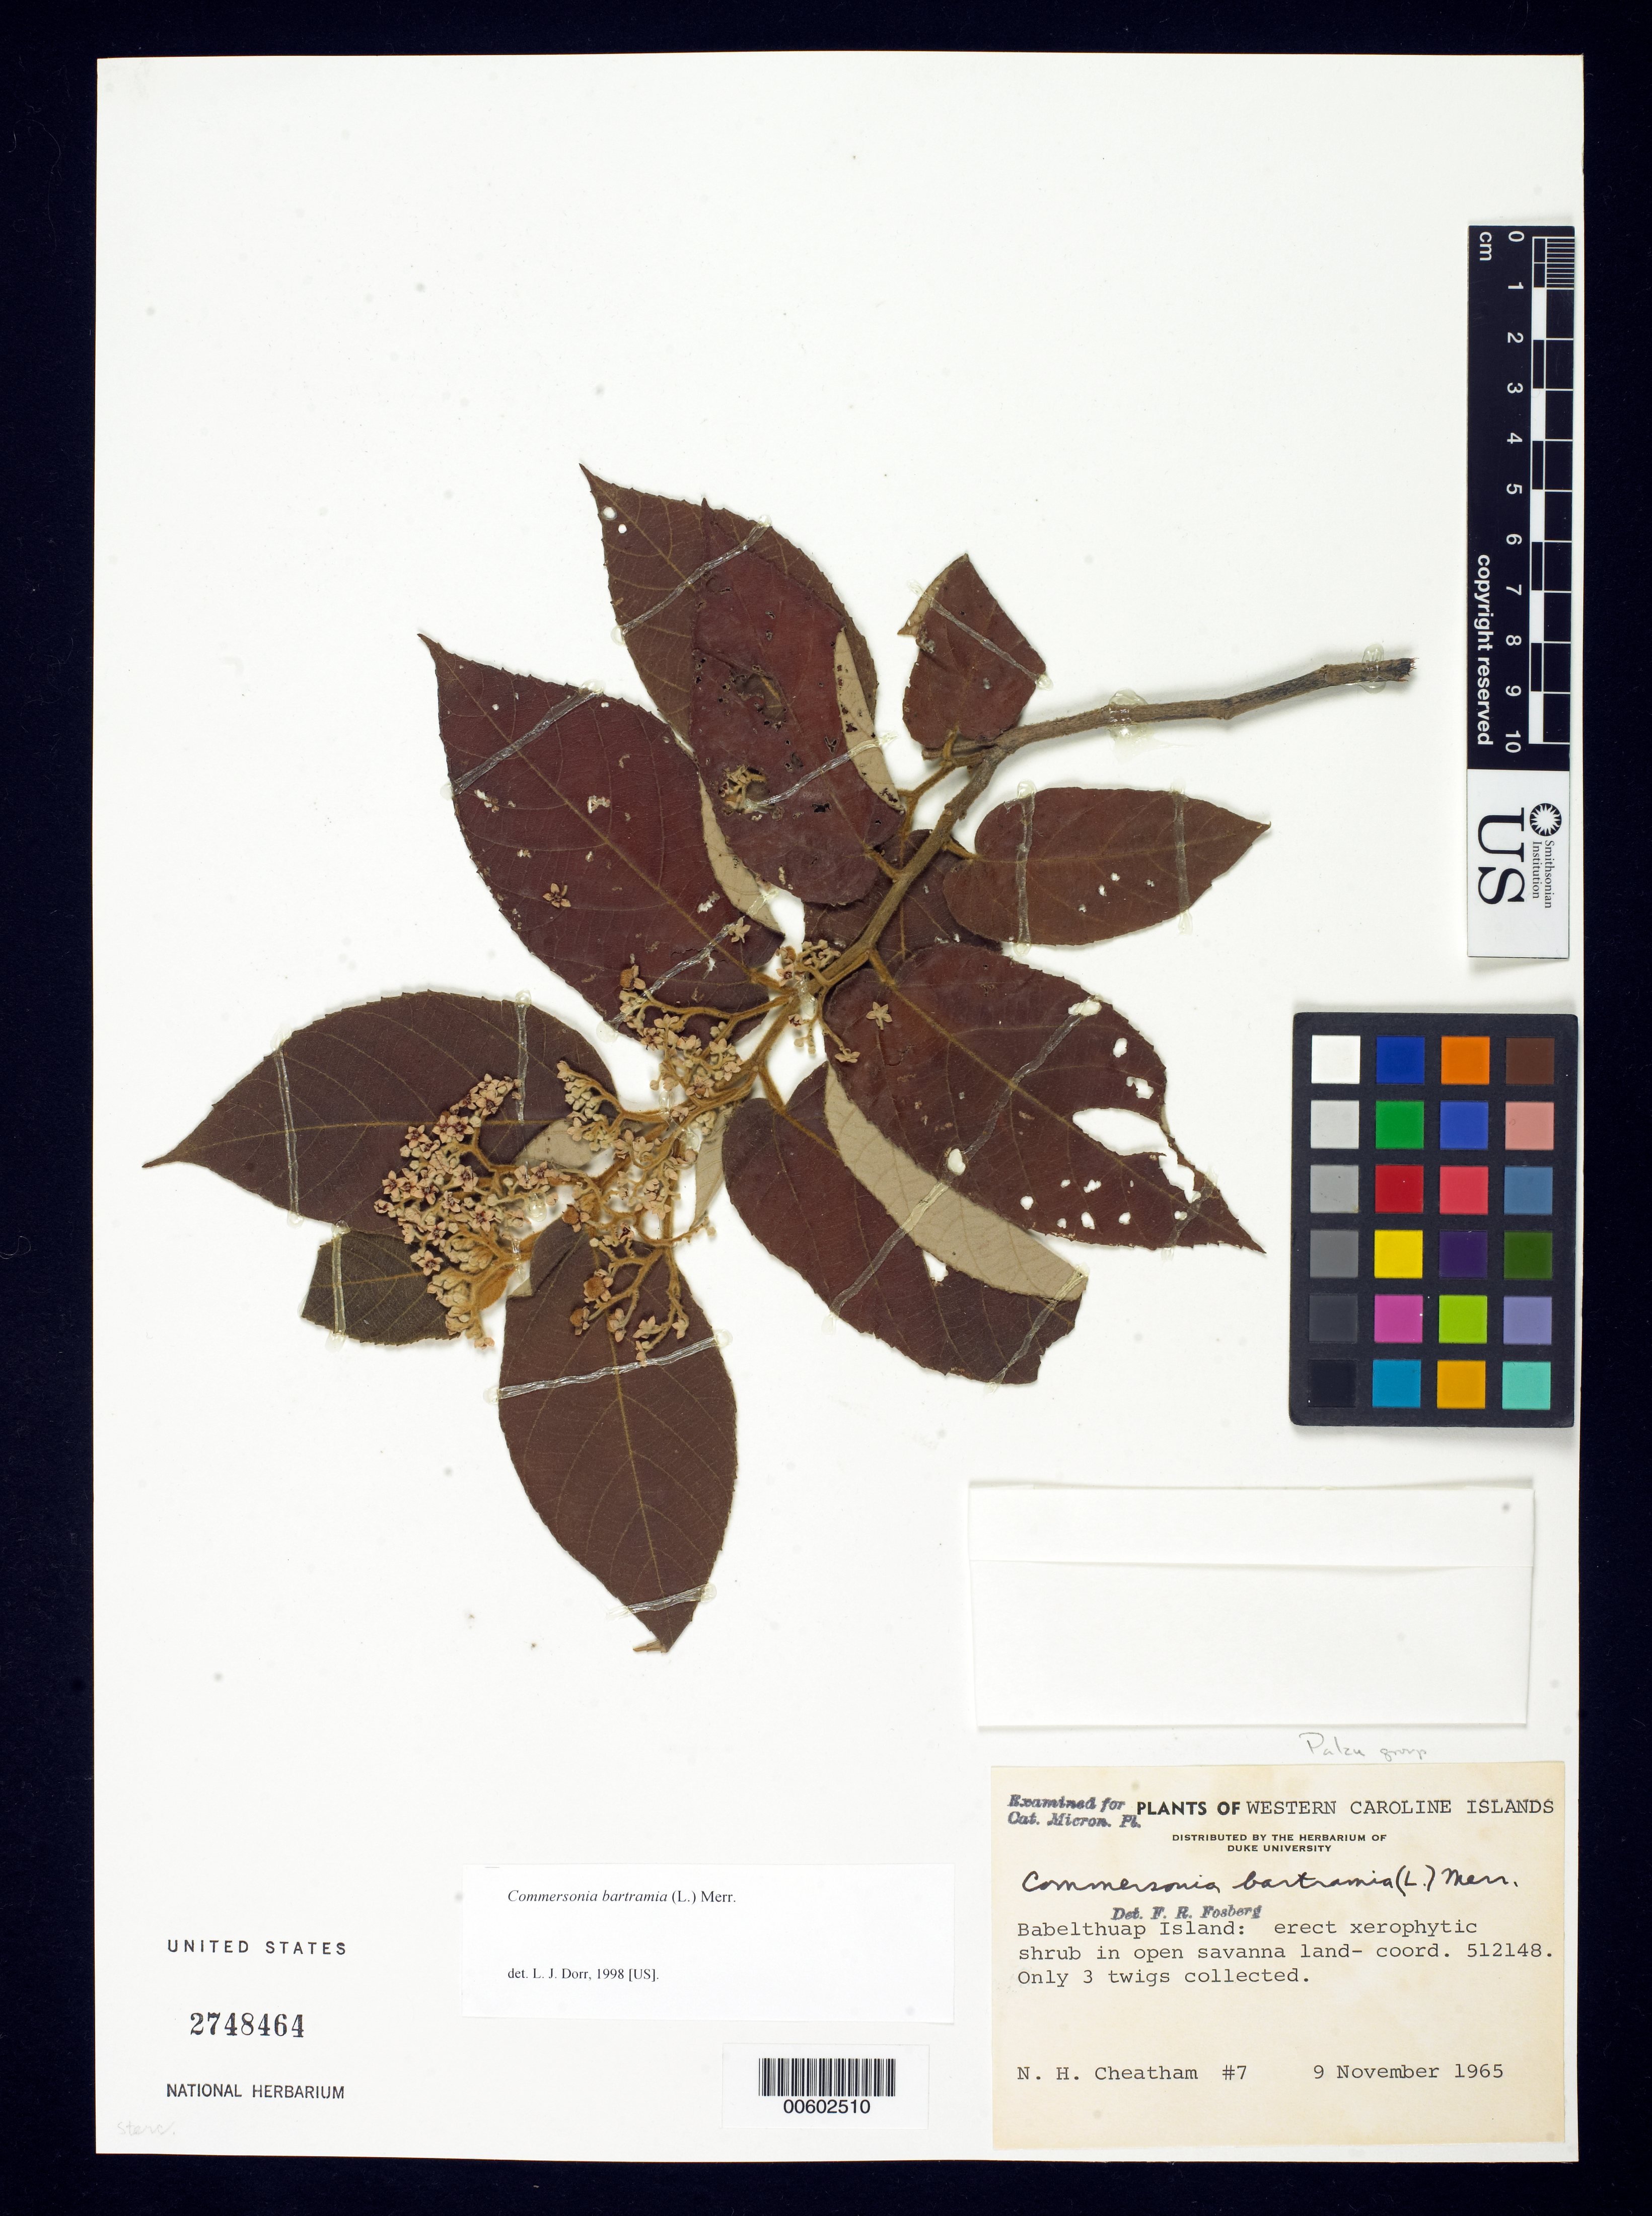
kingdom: Plantae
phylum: Tracheophyta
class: Magnoliopsida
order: Malvales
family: Malvaceae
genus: Commersonia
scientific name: Commersonia bartramia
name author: (L.) Merr.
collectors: N. H. Cheatham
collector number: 7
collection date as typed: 09 Nov 1965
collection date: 1965-11-09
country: Palau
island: Babeldaob [Babelthuap]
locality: Western Caroline Islands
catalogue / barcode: US 2748464